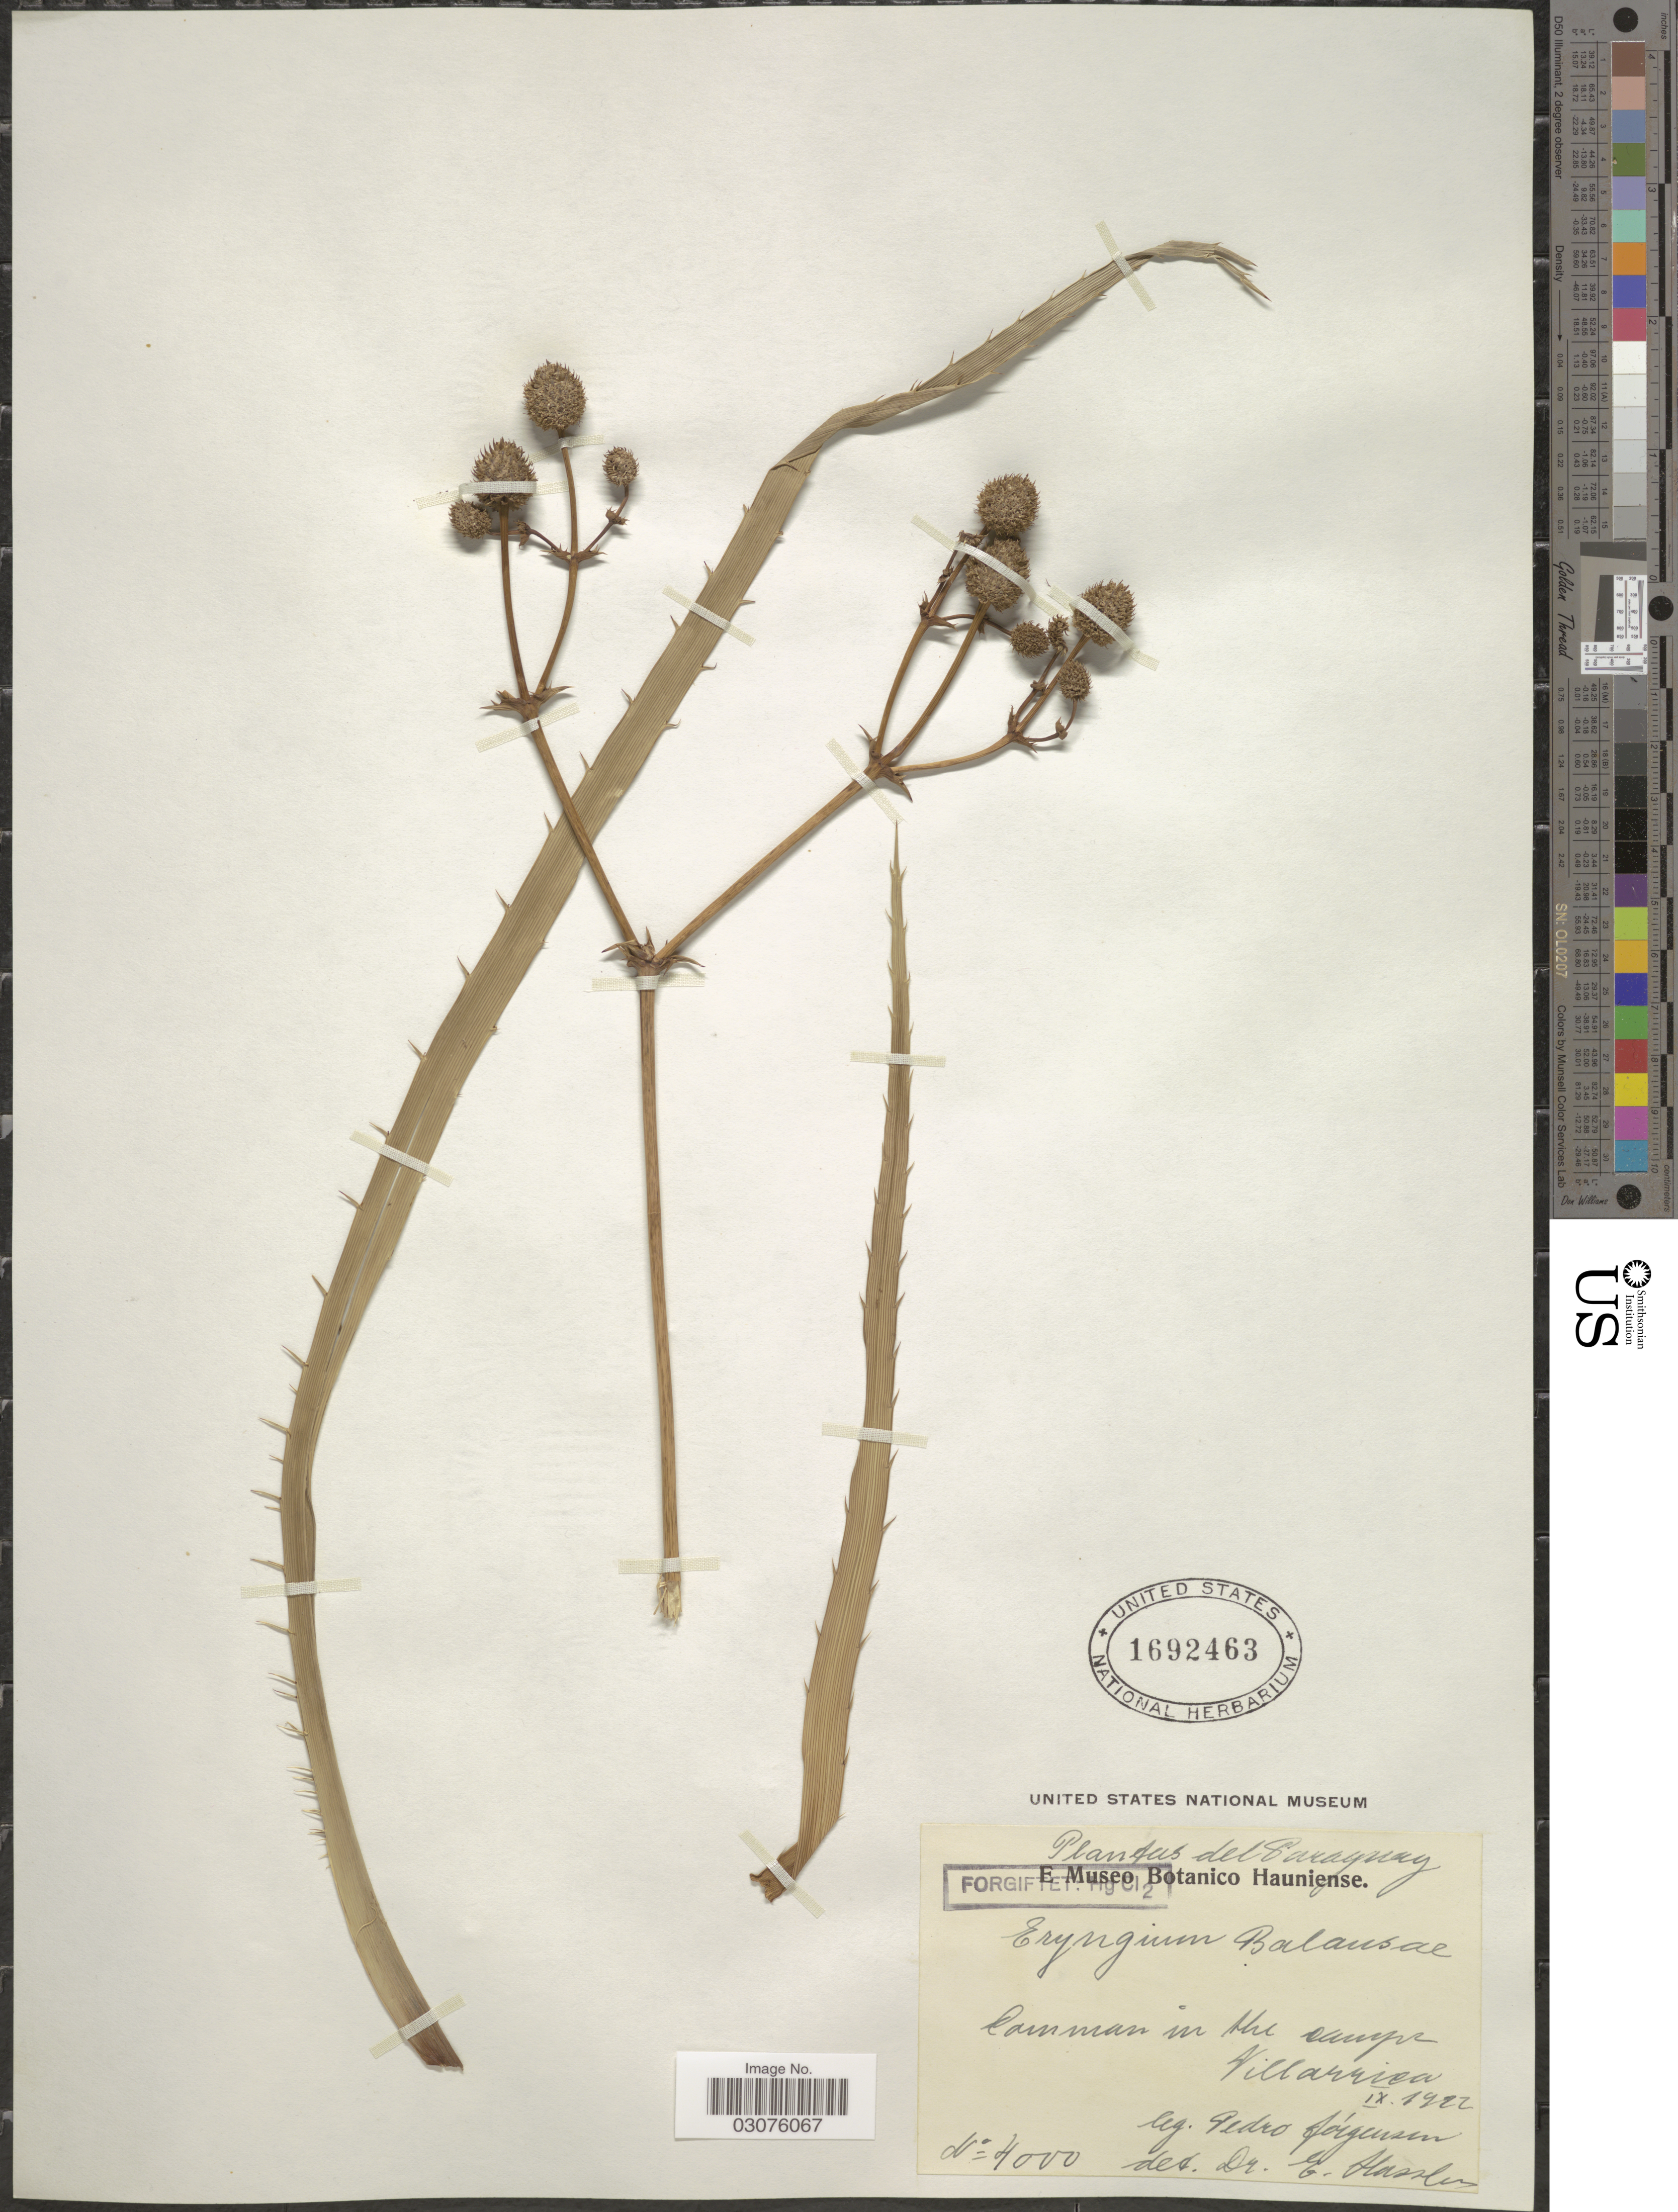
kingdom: Plantae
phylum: Tracheophyta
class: Magnoliopsida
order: Apiales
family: Apiaceae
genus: Eryngium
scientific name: Eryngium balansae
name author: H. Wolff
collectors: P. Jörgensen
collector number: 4000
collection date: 1922-09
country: Paraguay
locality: Common in the camp Villarrica.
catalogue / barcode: US 1692463